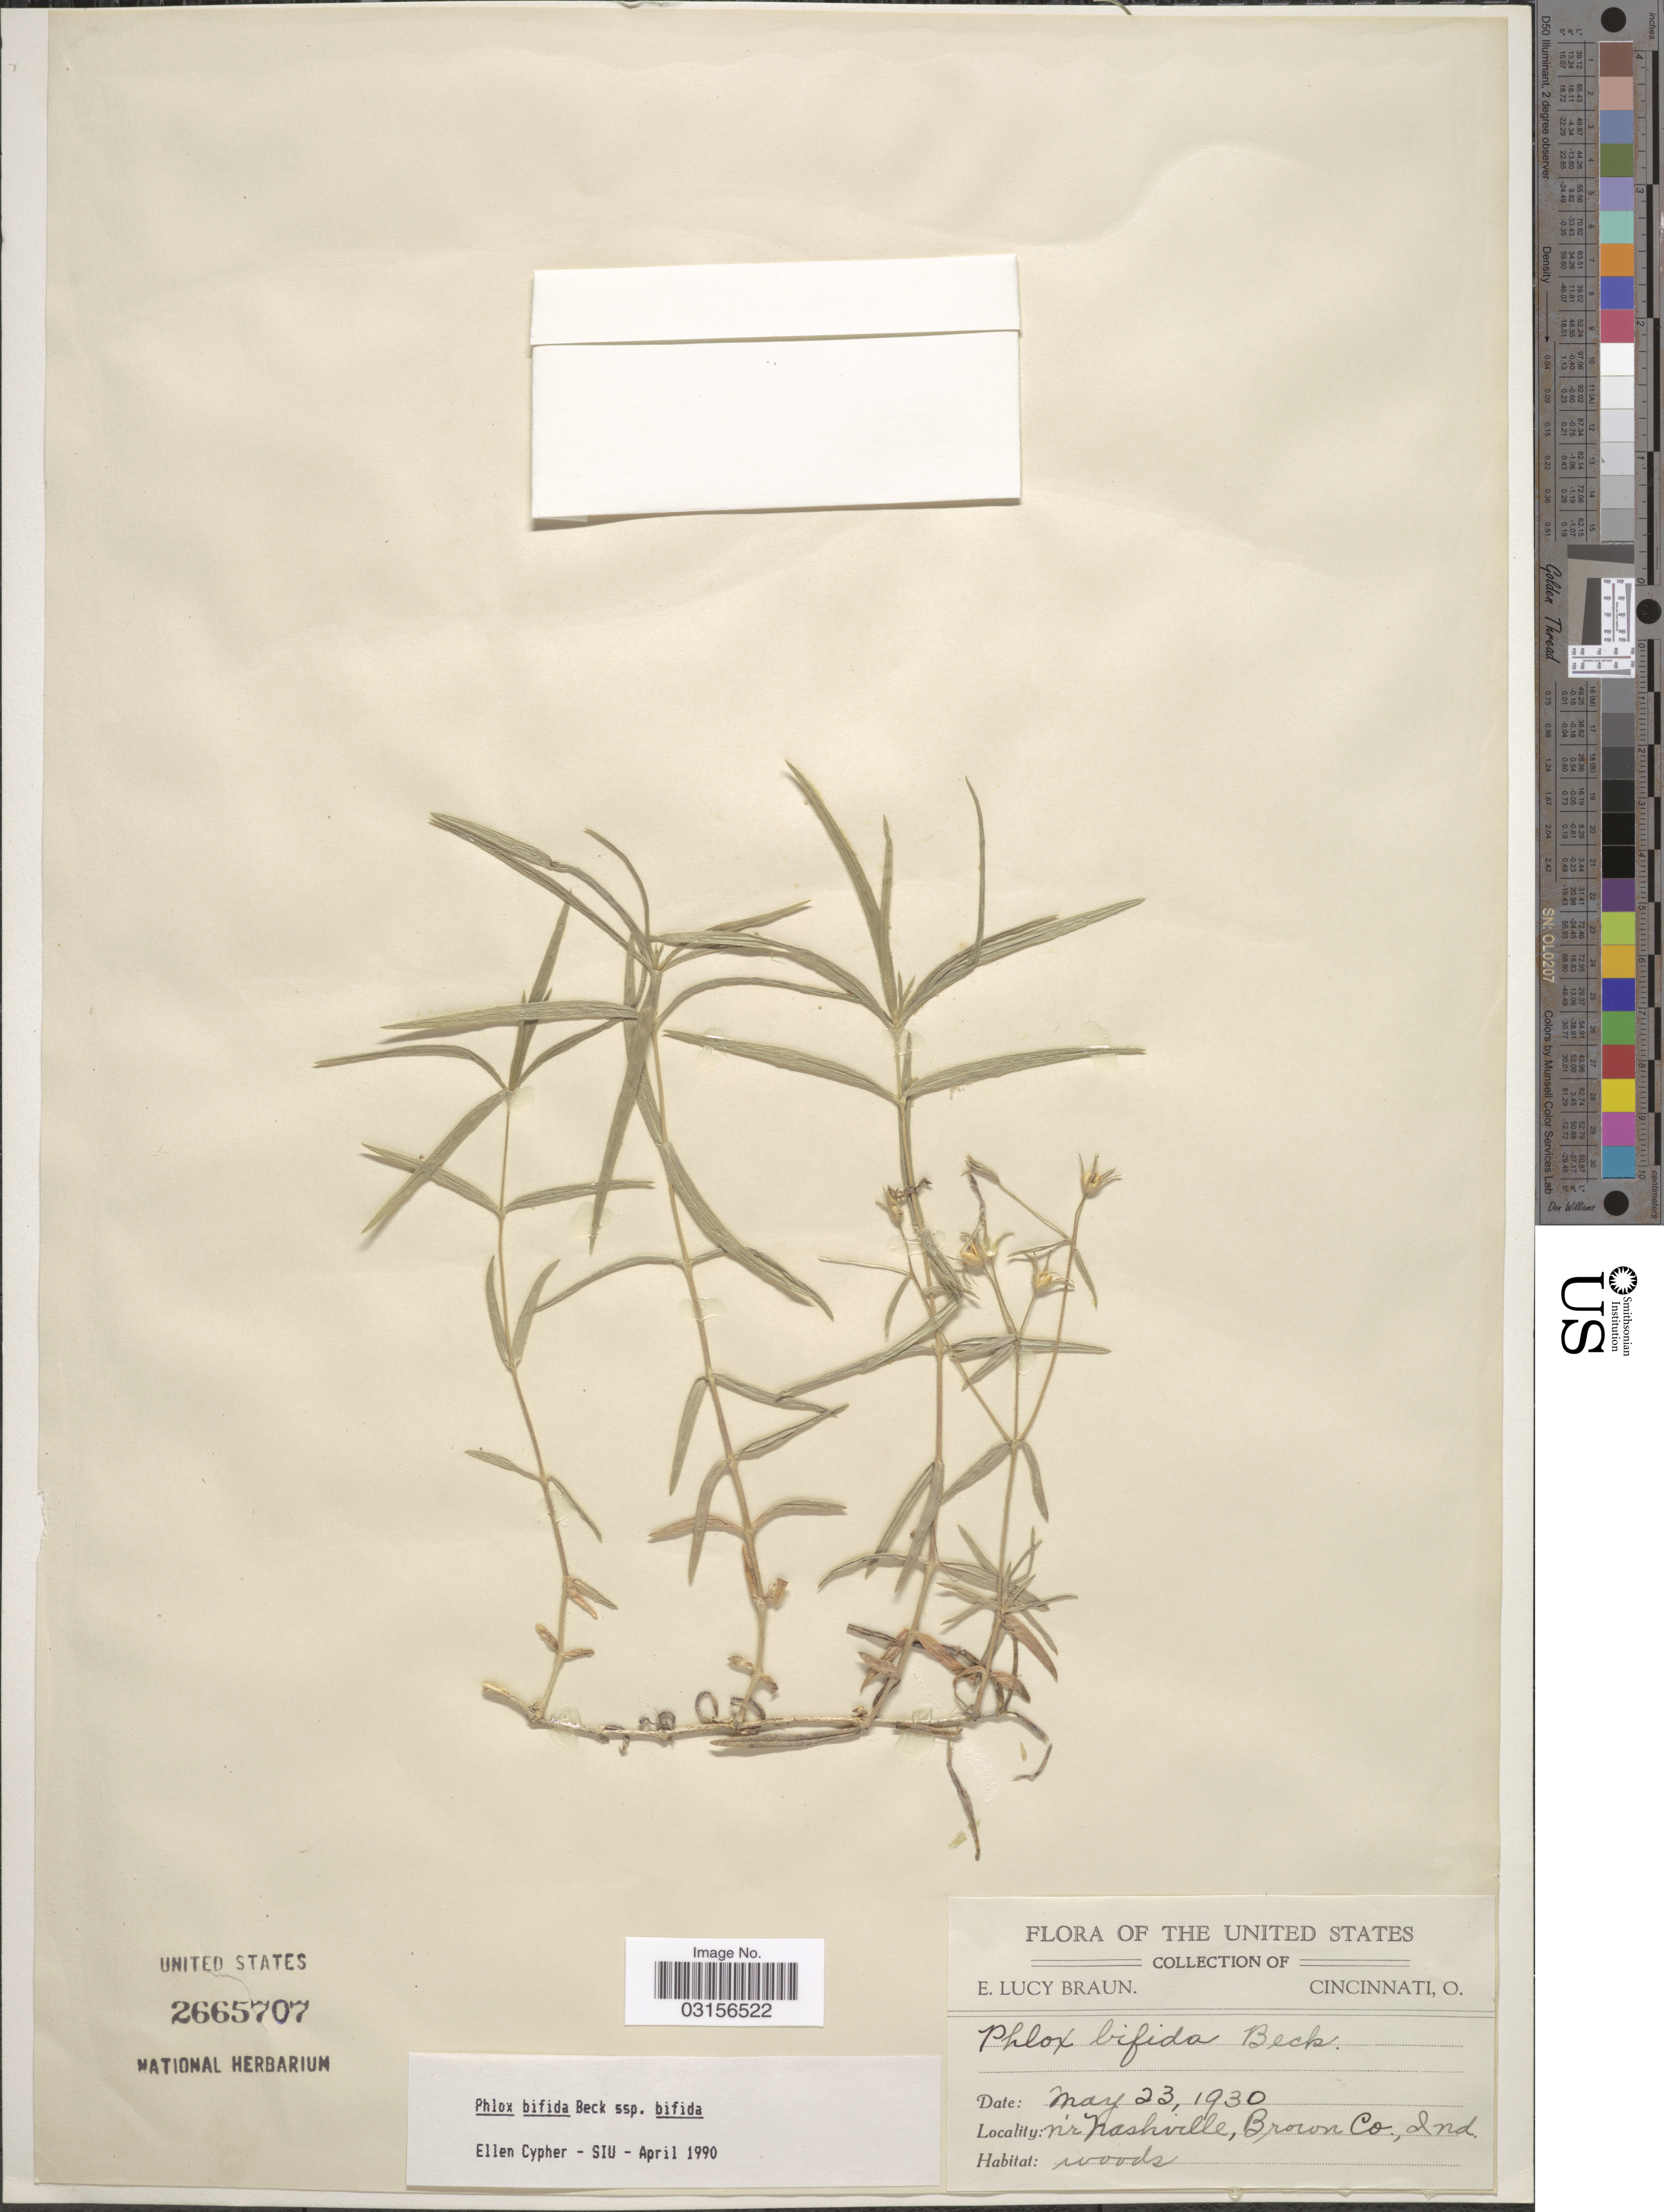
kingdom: Plantae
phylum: Tracheophyta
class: Magnoliopsida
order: Ericales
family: Polemoniaceae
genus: Phlox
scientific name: Phlox bifida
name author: L.C. Beck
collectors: E. L. Braun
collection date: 1930-05-23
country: United States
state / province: Indiana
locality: N'r Nashville, Brown Co., Ind.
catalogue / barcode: US 2665707